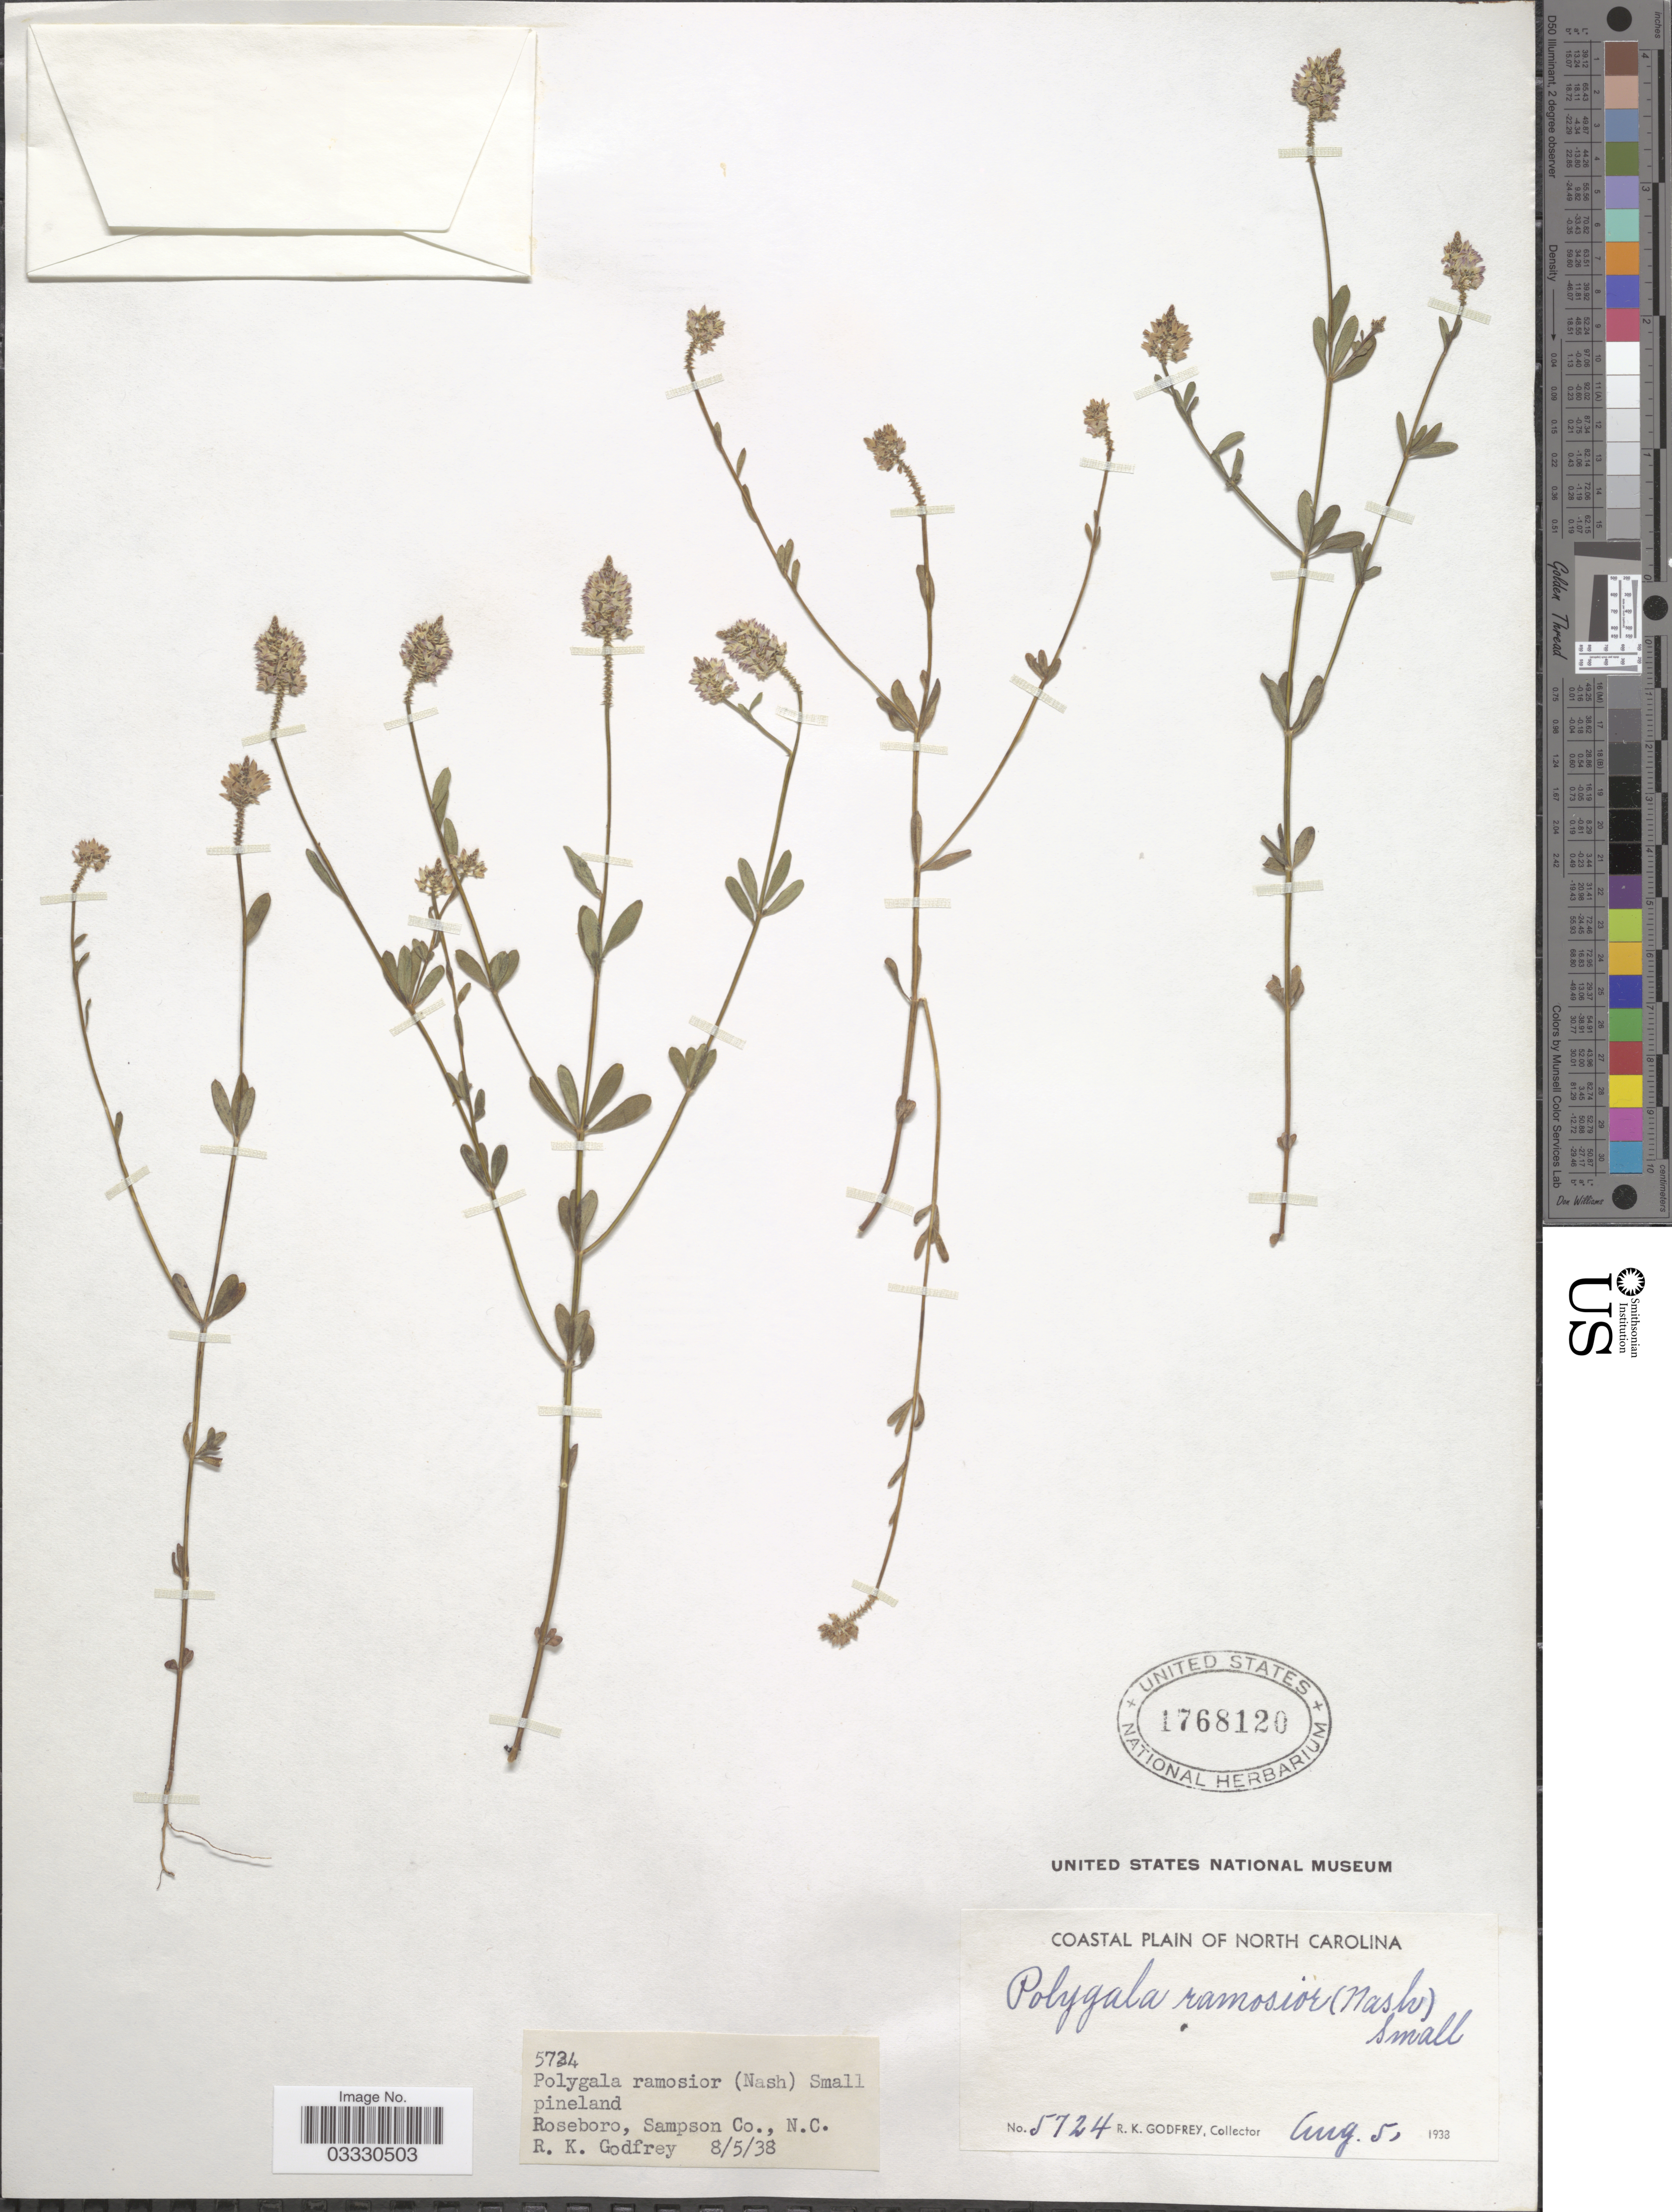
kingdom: Plantae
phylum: Tracheophyta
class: Magnoliopsida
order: Fabales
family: Polygalaceae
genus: Polygala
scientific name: Polygala cruciata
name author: L.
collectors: R. K. Godfrey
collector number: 5724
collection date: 1938-08-05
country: United States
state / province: North Carolina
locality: Roseboro, Sampson Co.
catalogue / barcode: US 1768120